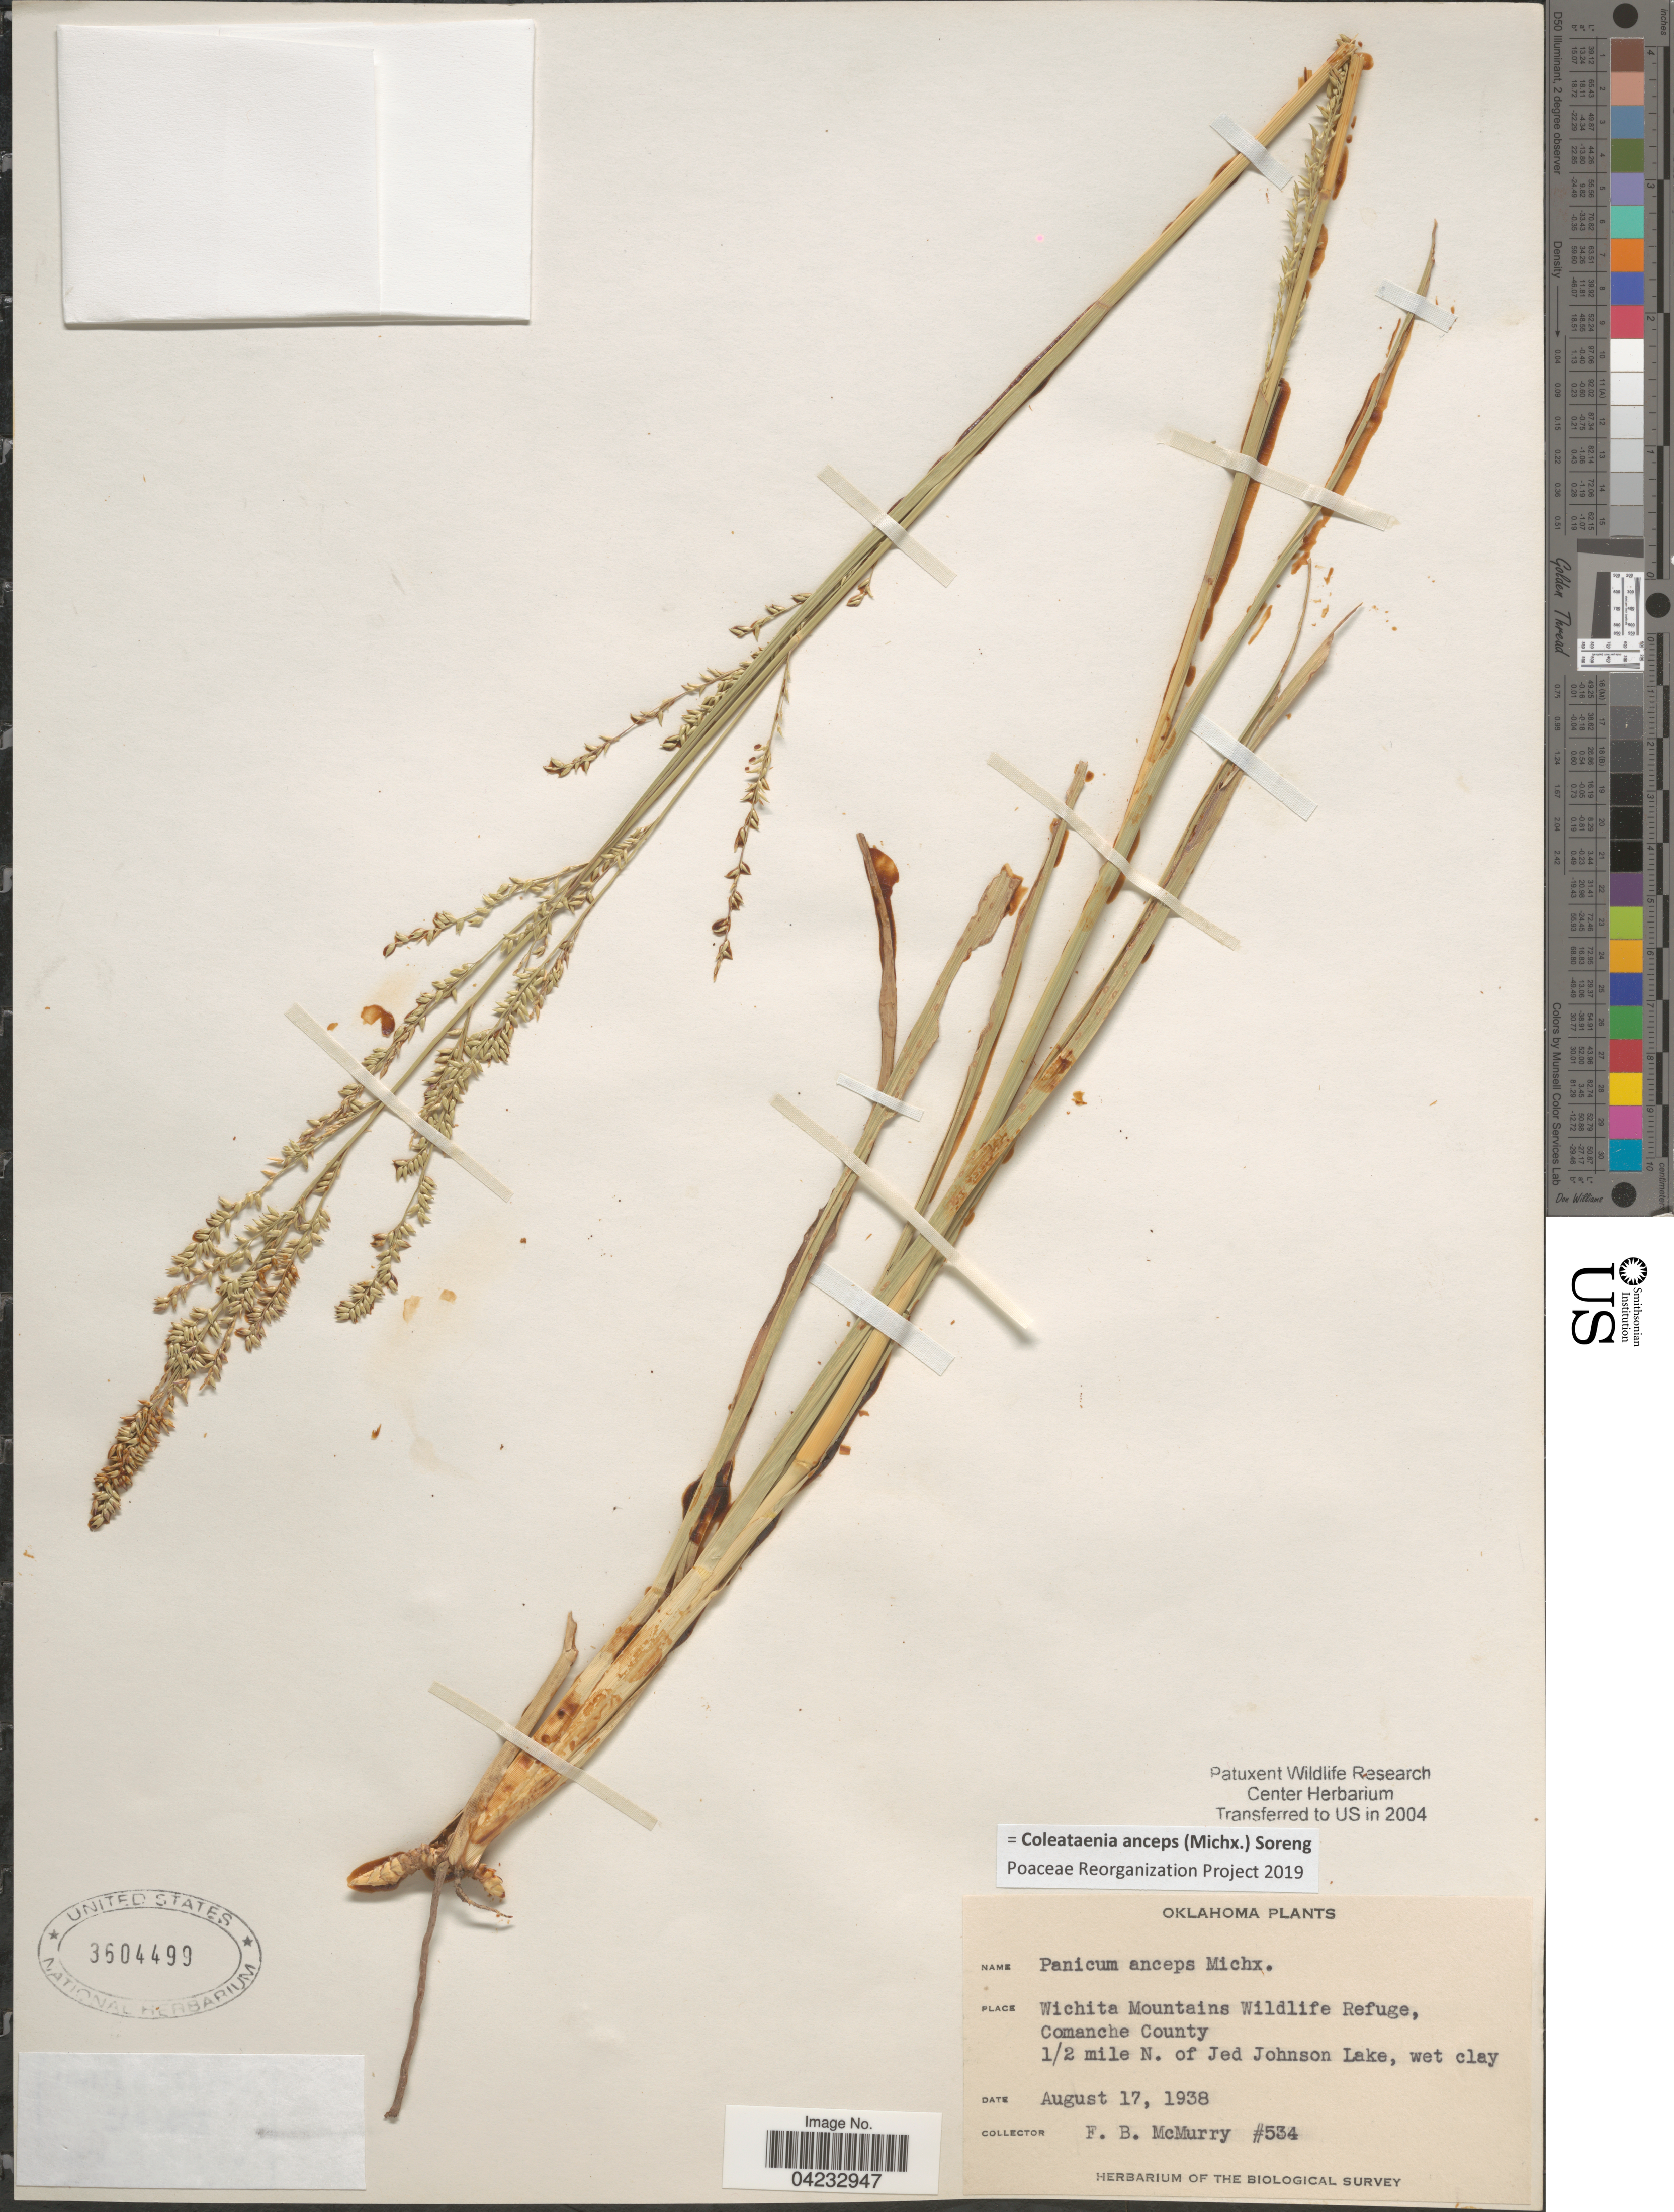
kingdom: Plantae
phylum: Tracheophyta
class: Liliopsida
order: Poales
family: Poaceae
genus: Coleataenia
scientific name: Coleataenia anceps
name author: (Michx.) Soreng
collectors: F. B. McMurry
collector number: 534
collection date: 1938-08-17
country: United States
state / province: Oklahoma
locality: Wichita Mountains Wildlife Refuge, Comanche County. ½ mile N. of Jed Johnson Lake. The Biological Survey.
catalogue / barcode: US 3604499